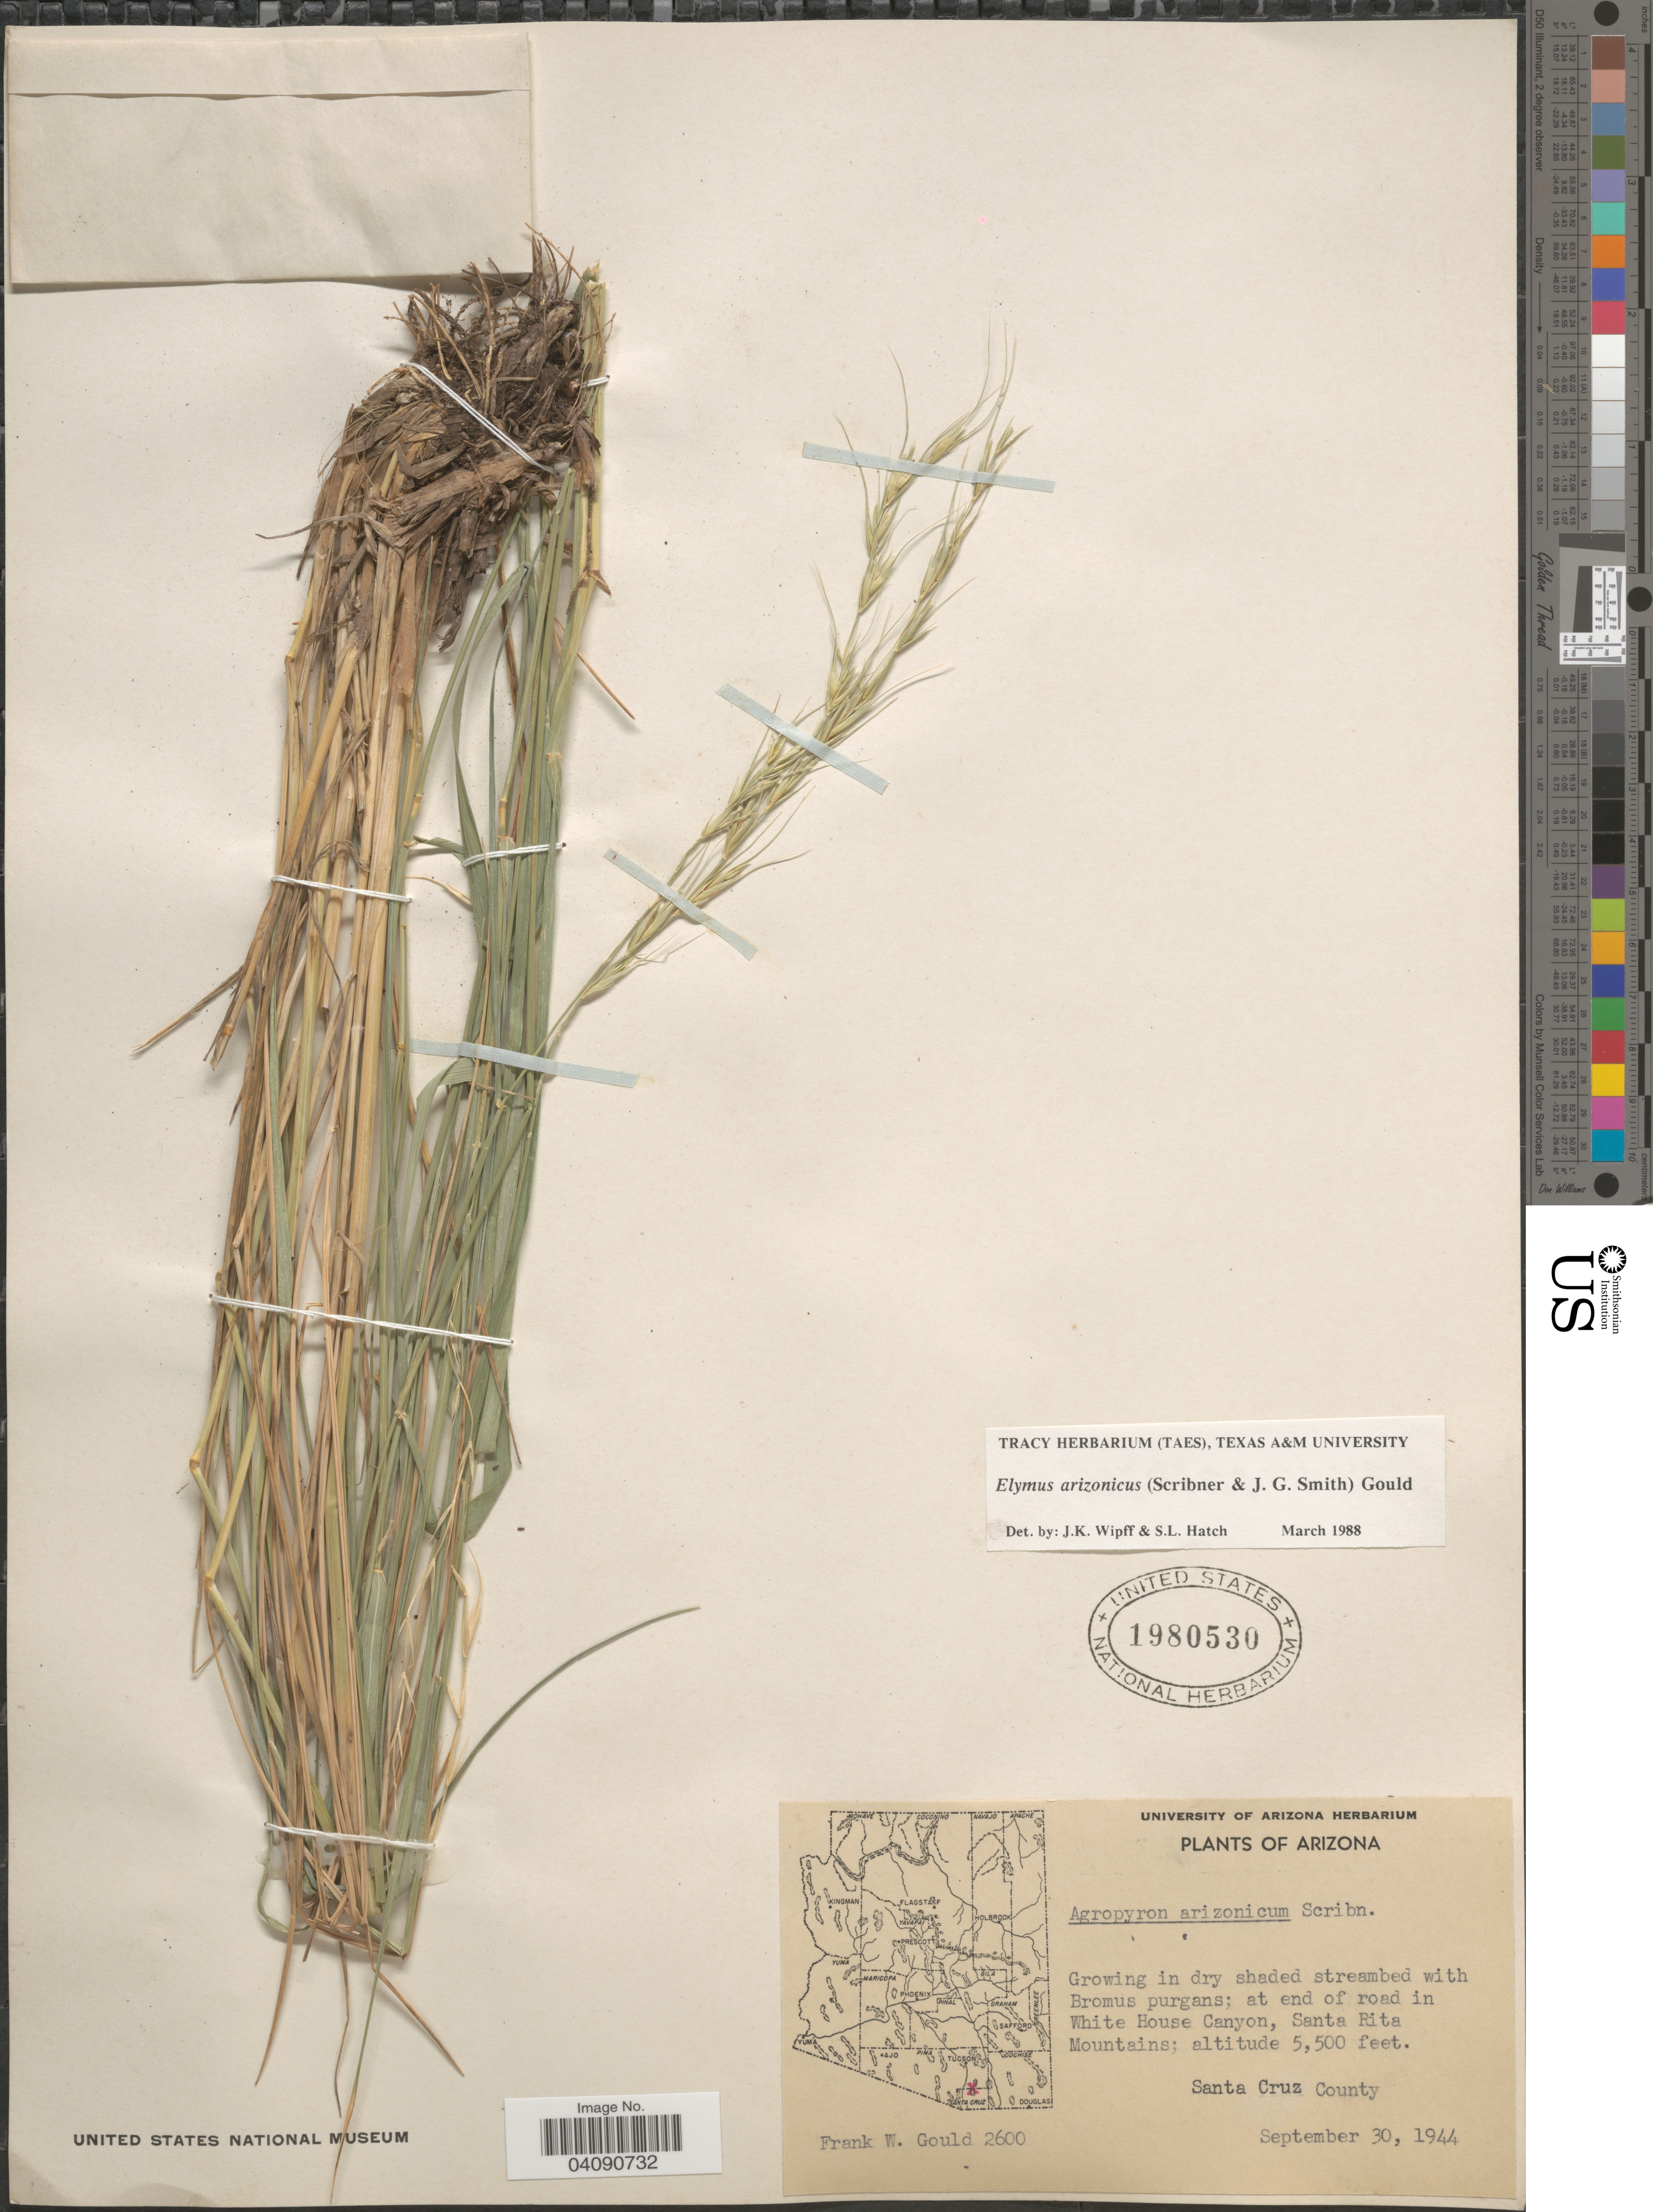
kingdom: Plantae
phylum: Tracheophyta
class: Liliopsida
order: Poales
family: Poaceae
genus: Elymus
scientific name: Elymus arizonicus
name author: (Scribn. & J.G. Sm.) Gould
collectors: F. W. Gould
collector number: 2600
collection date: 1944-09-30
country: United States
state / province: Arizona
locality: At end of road in White House Canyon, Santa Rita Mountains; Santa Cruz County.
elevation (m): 1676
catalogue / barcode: US 1980530